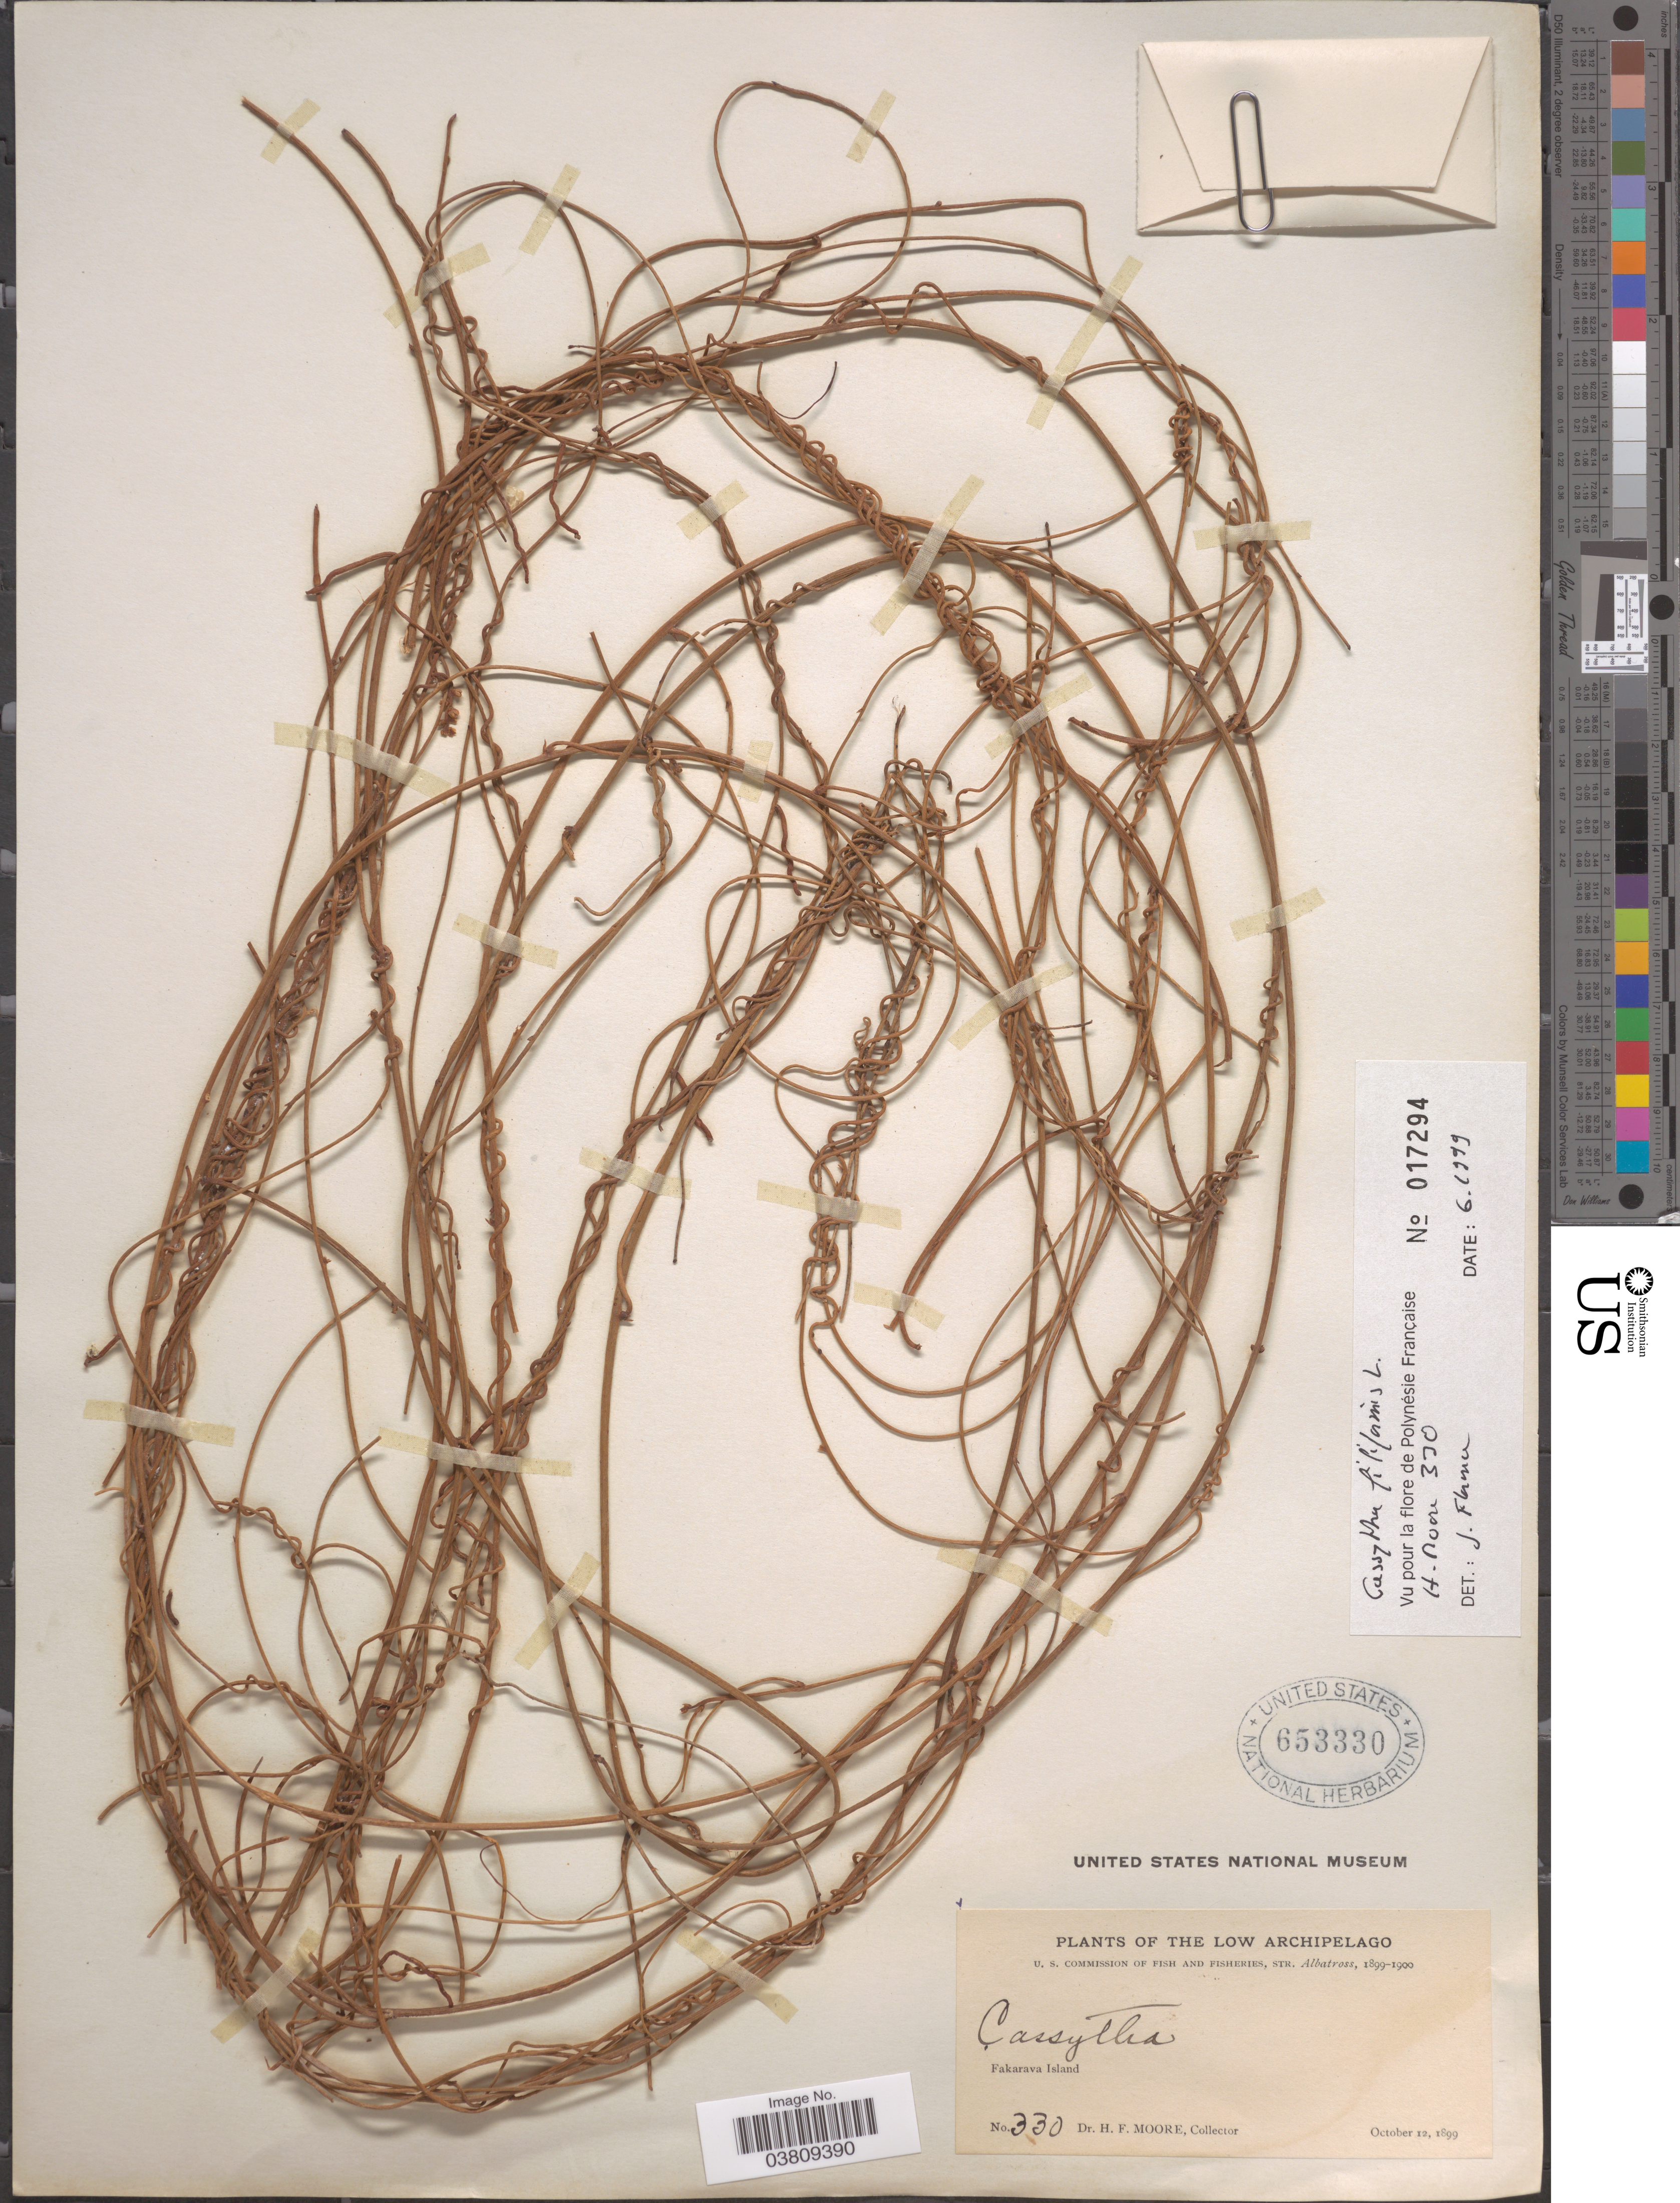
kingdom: Plantae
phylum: Tracheophyta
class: Magnoliopsida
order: Laurales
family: Lauraceae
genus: Cassytha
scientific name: Cassytha filiformis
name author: L.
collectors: H. F. Moore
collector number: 330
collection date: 1899-10-12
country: French Polynesia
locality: The Low Archipelago. Fakarava Island.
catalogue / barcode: US 653330